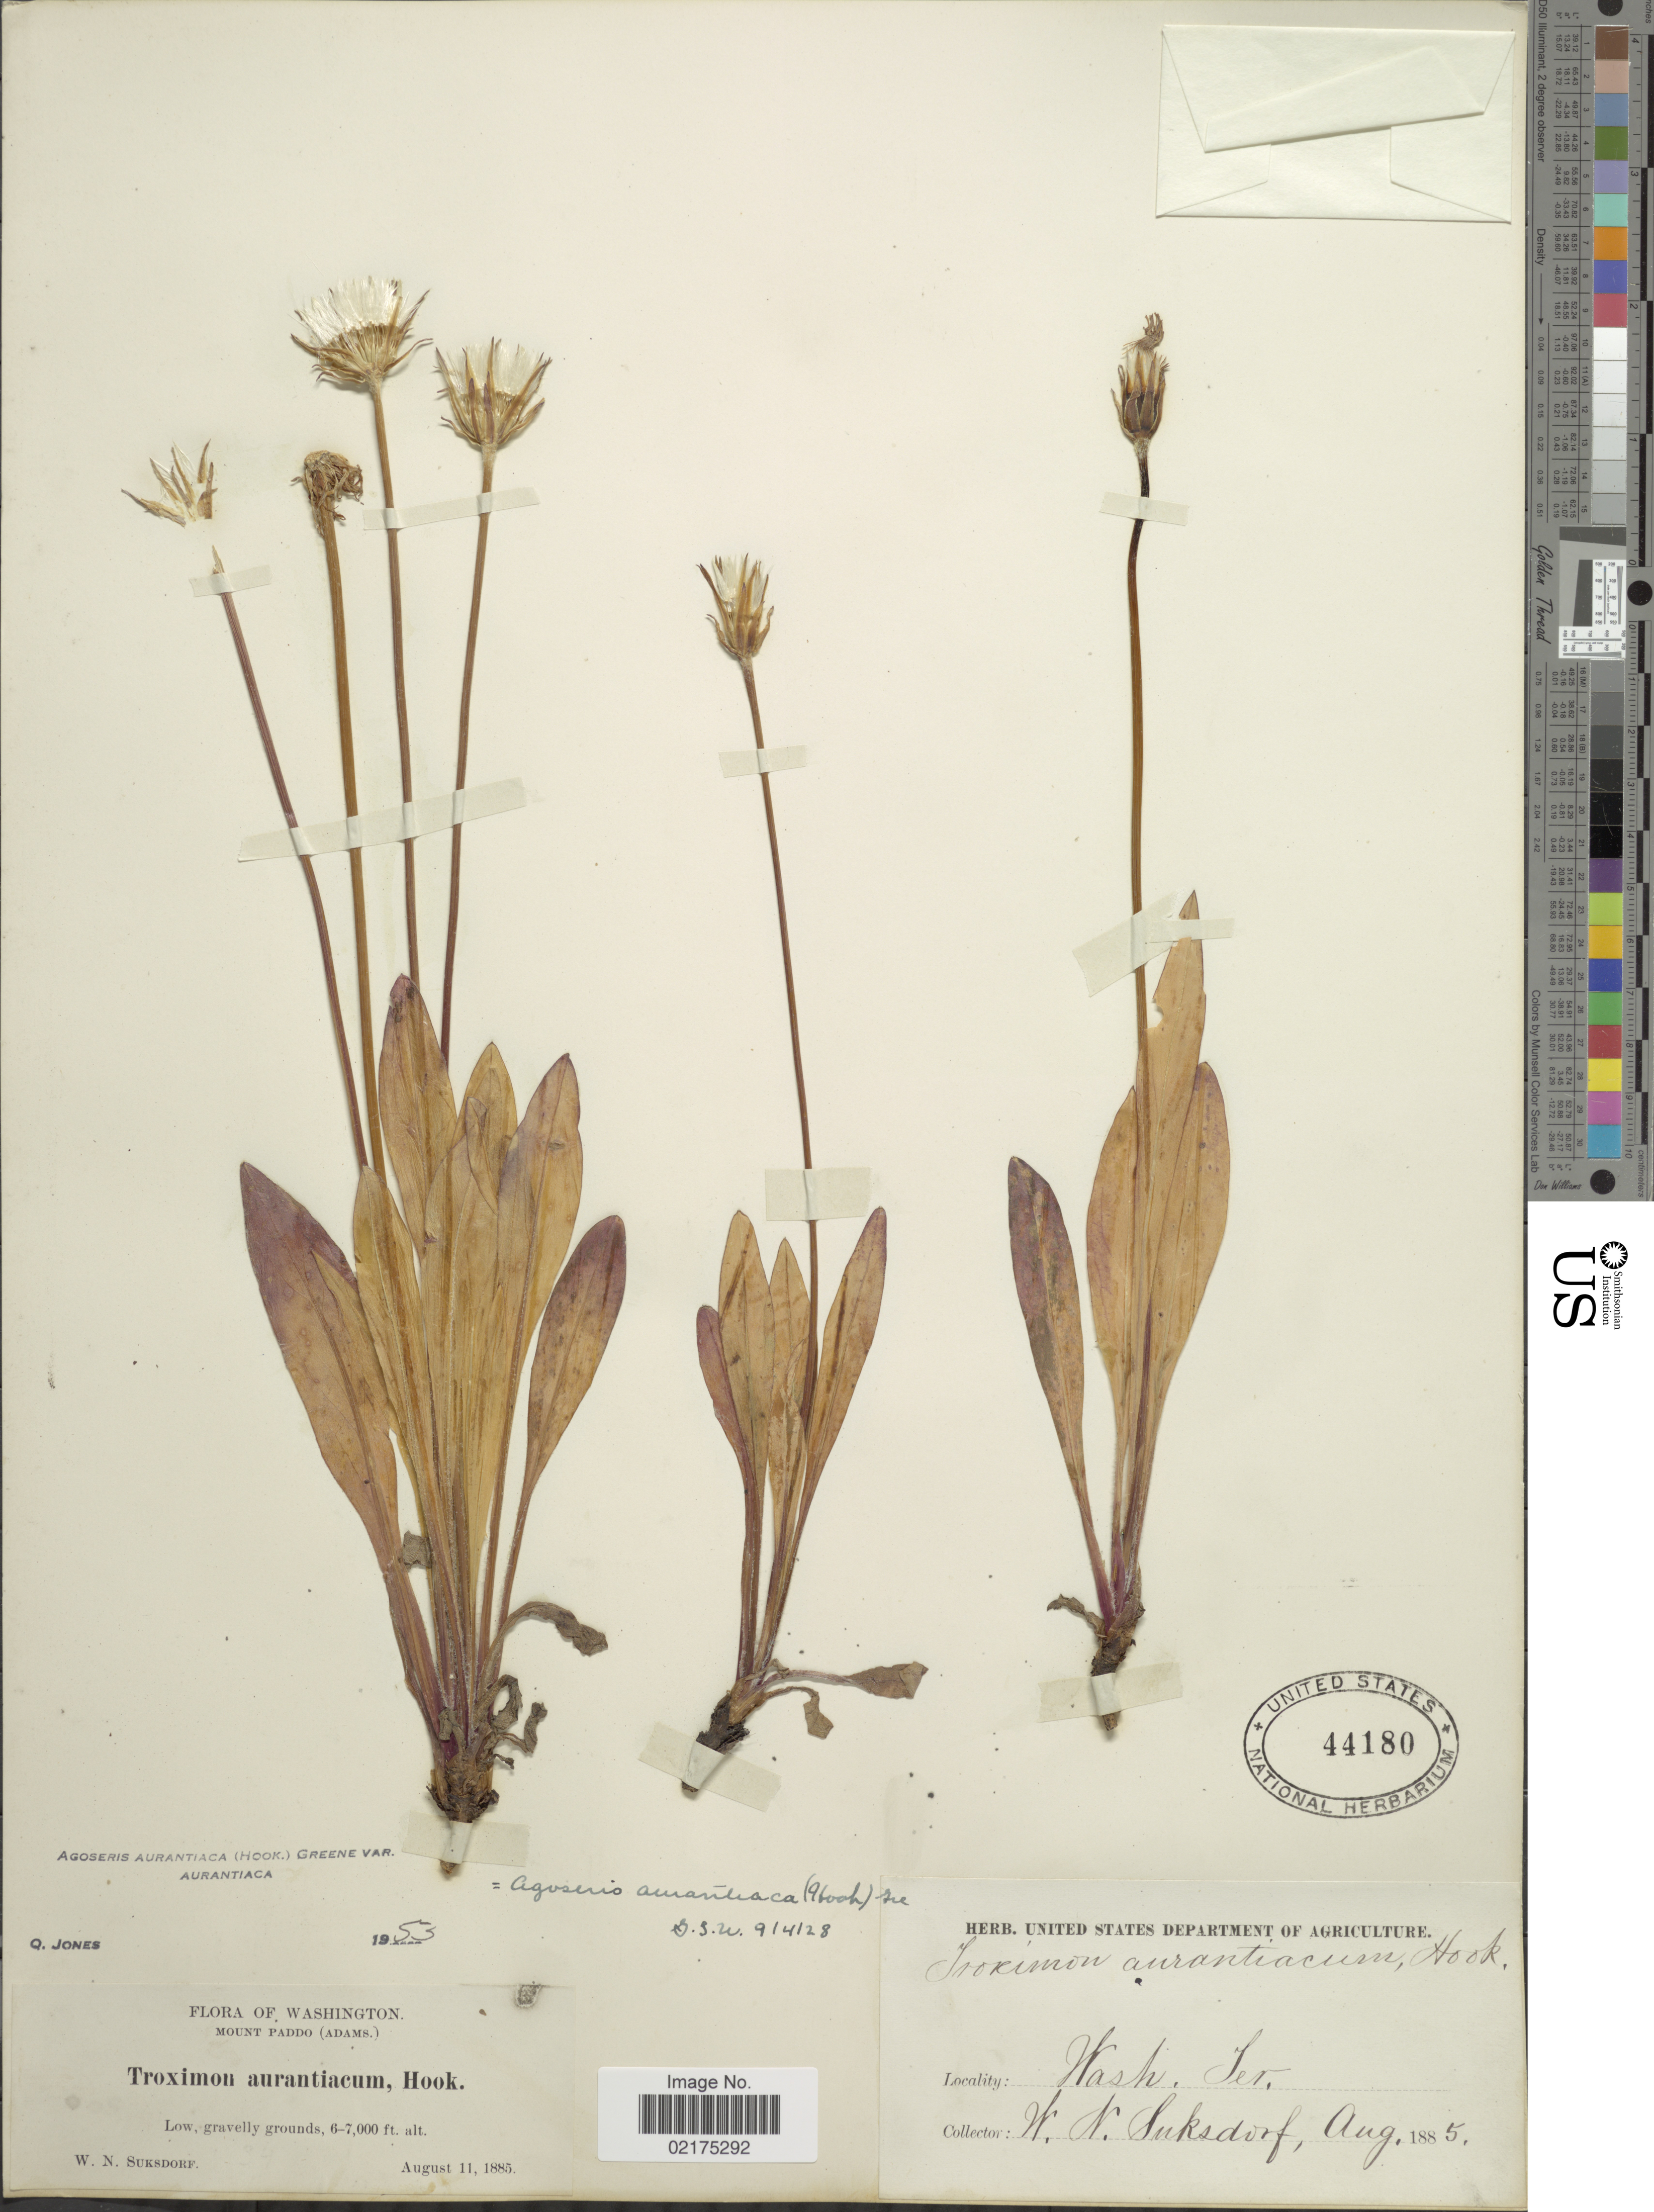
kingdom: Plantae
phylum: Tracheophyta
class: Magnoliopsida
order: Asterales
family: Asteraceae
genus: Agoseris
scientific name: Agoseris aurantiaca var. aurantiaca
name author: (Hook.) Greene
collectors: W. N. Suksdorf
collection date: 1885-08-11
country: United States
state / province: Washington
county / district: Skamania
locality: Mount Paddo (Adams)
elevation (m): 1829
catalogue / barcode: US 44180